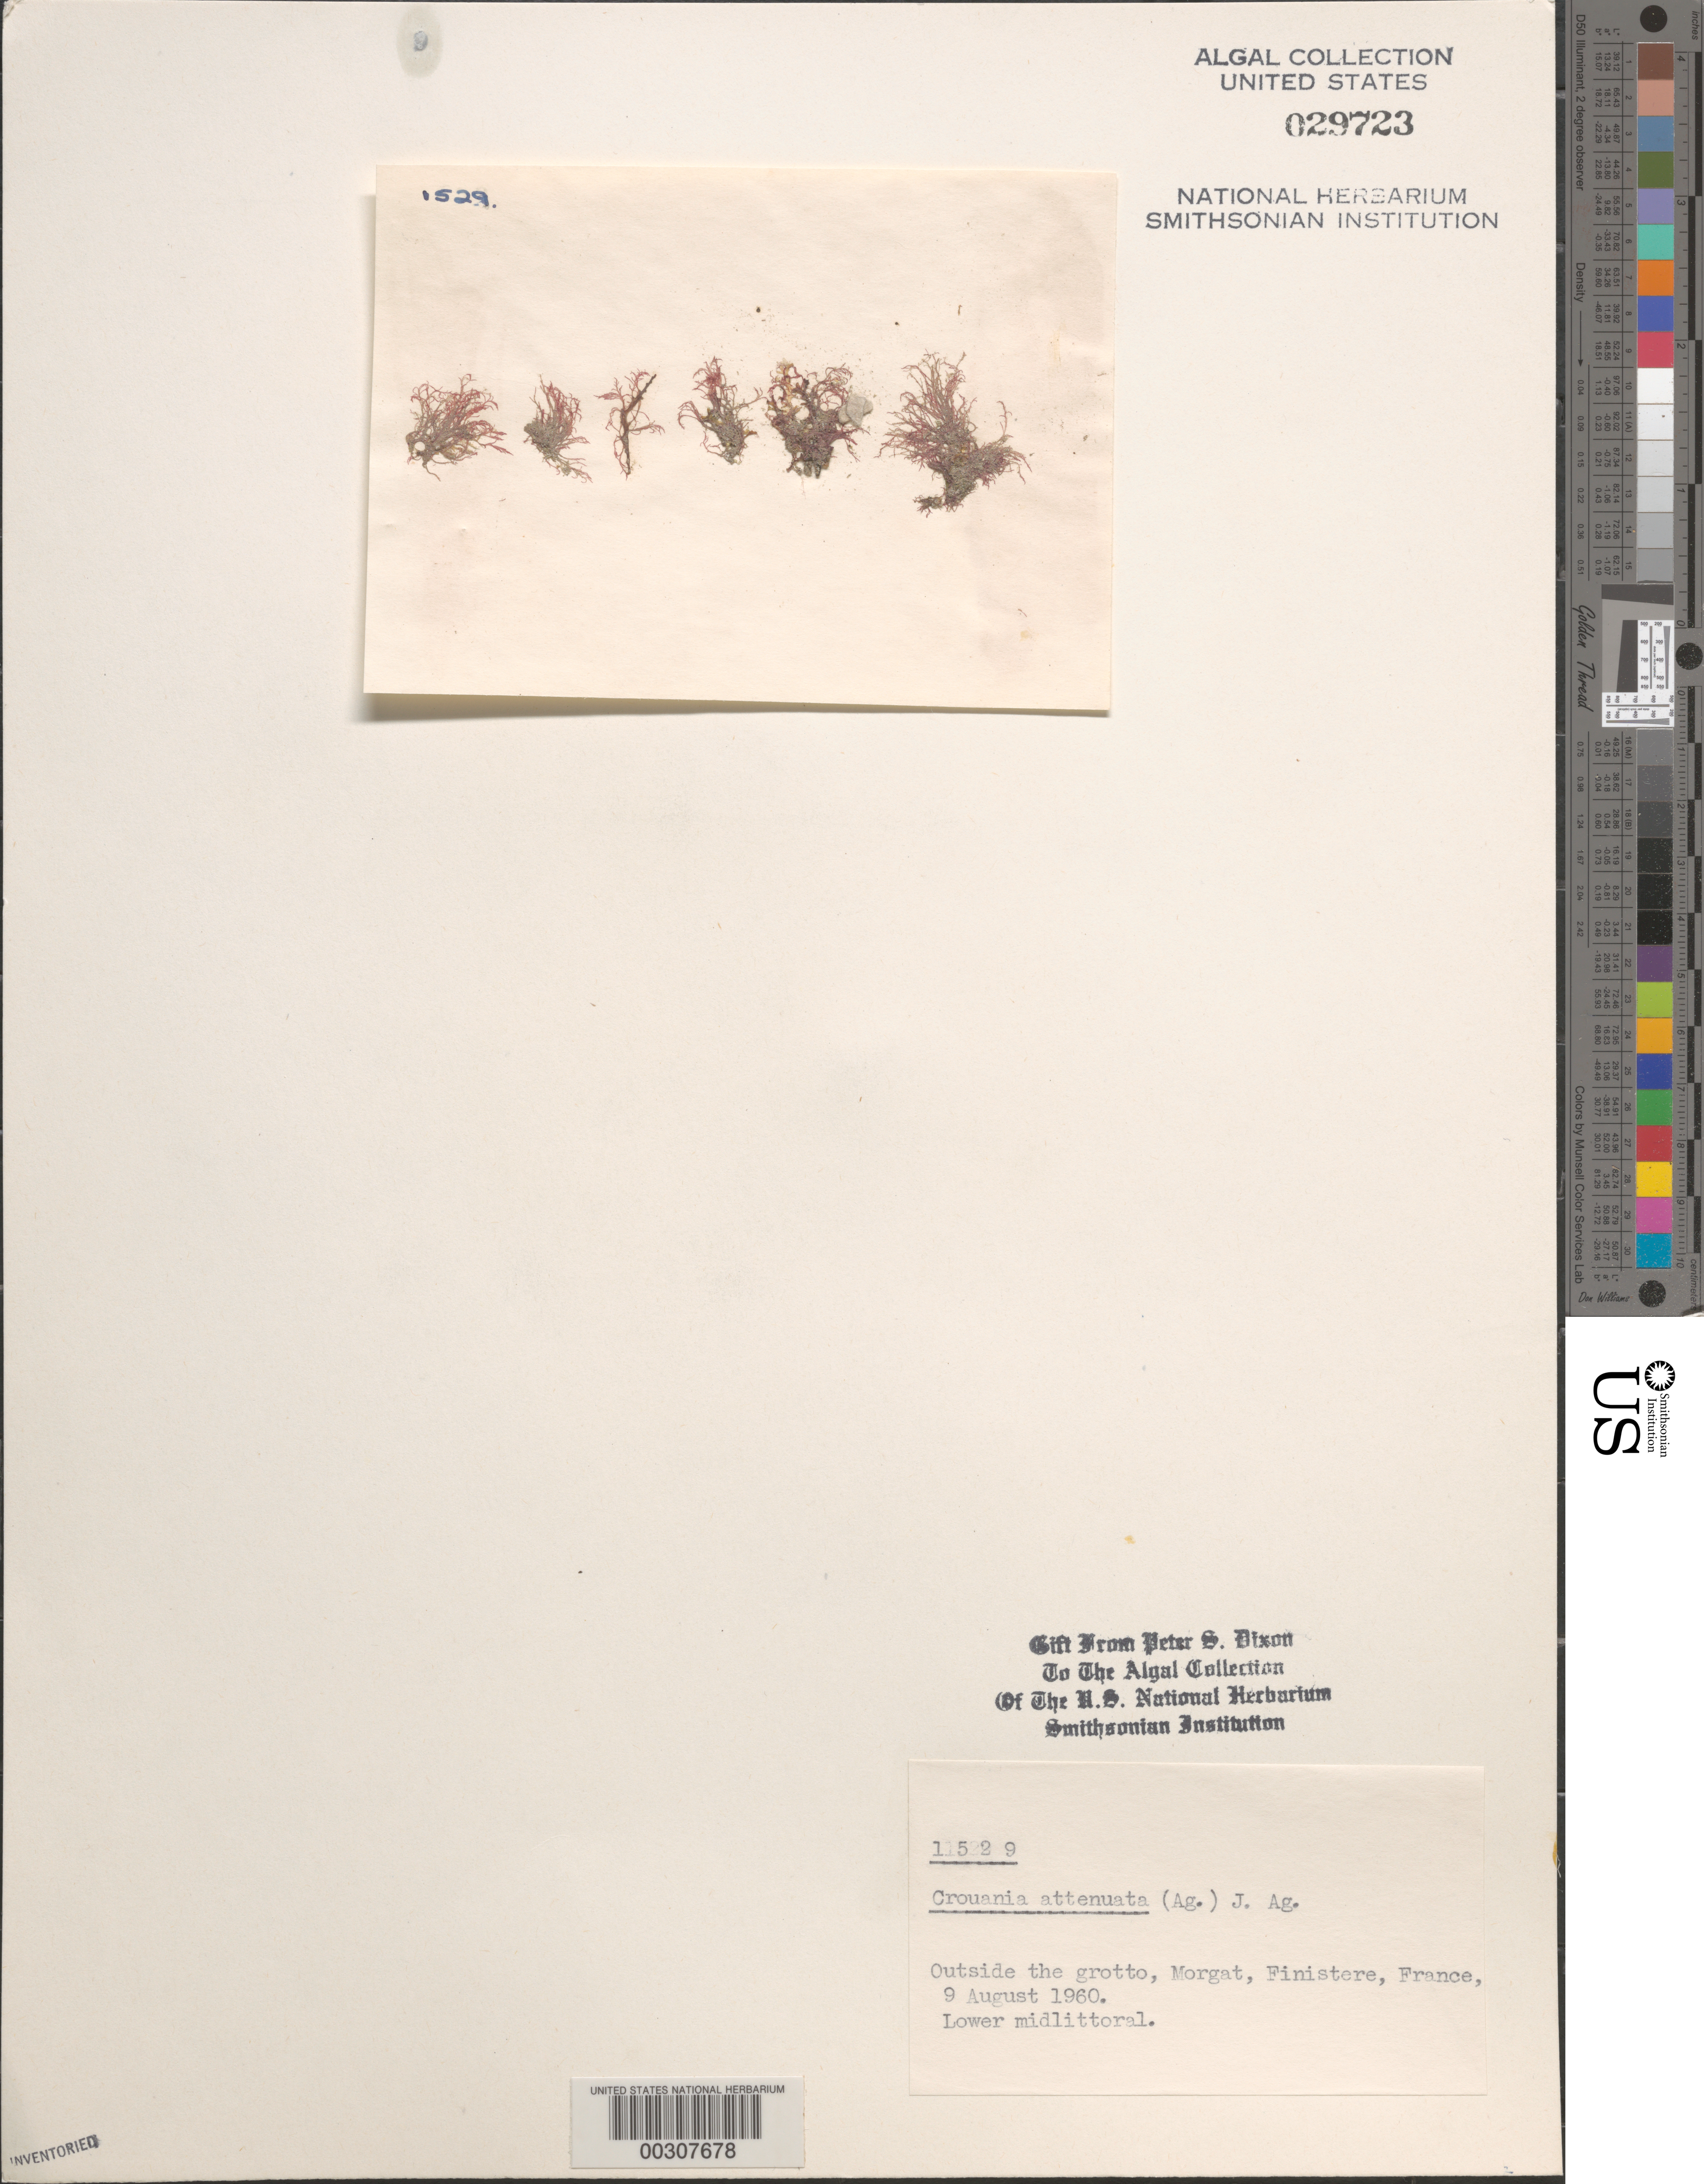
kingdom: Plantae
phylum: Rhodophyta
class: Florideophyceae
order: Ceramiales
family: Callithamniaceae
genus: Crouania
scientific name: Crouania attenuata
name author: (C. Agardh) J. Agardh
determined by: Dixon, P. S.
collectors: P. S. Dixon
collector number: PSD 1529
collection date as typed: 19 Aug 1960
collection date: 1960-08-19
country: France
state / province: Bretagne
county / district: Finistère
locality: Morgat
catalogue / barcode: US 29723